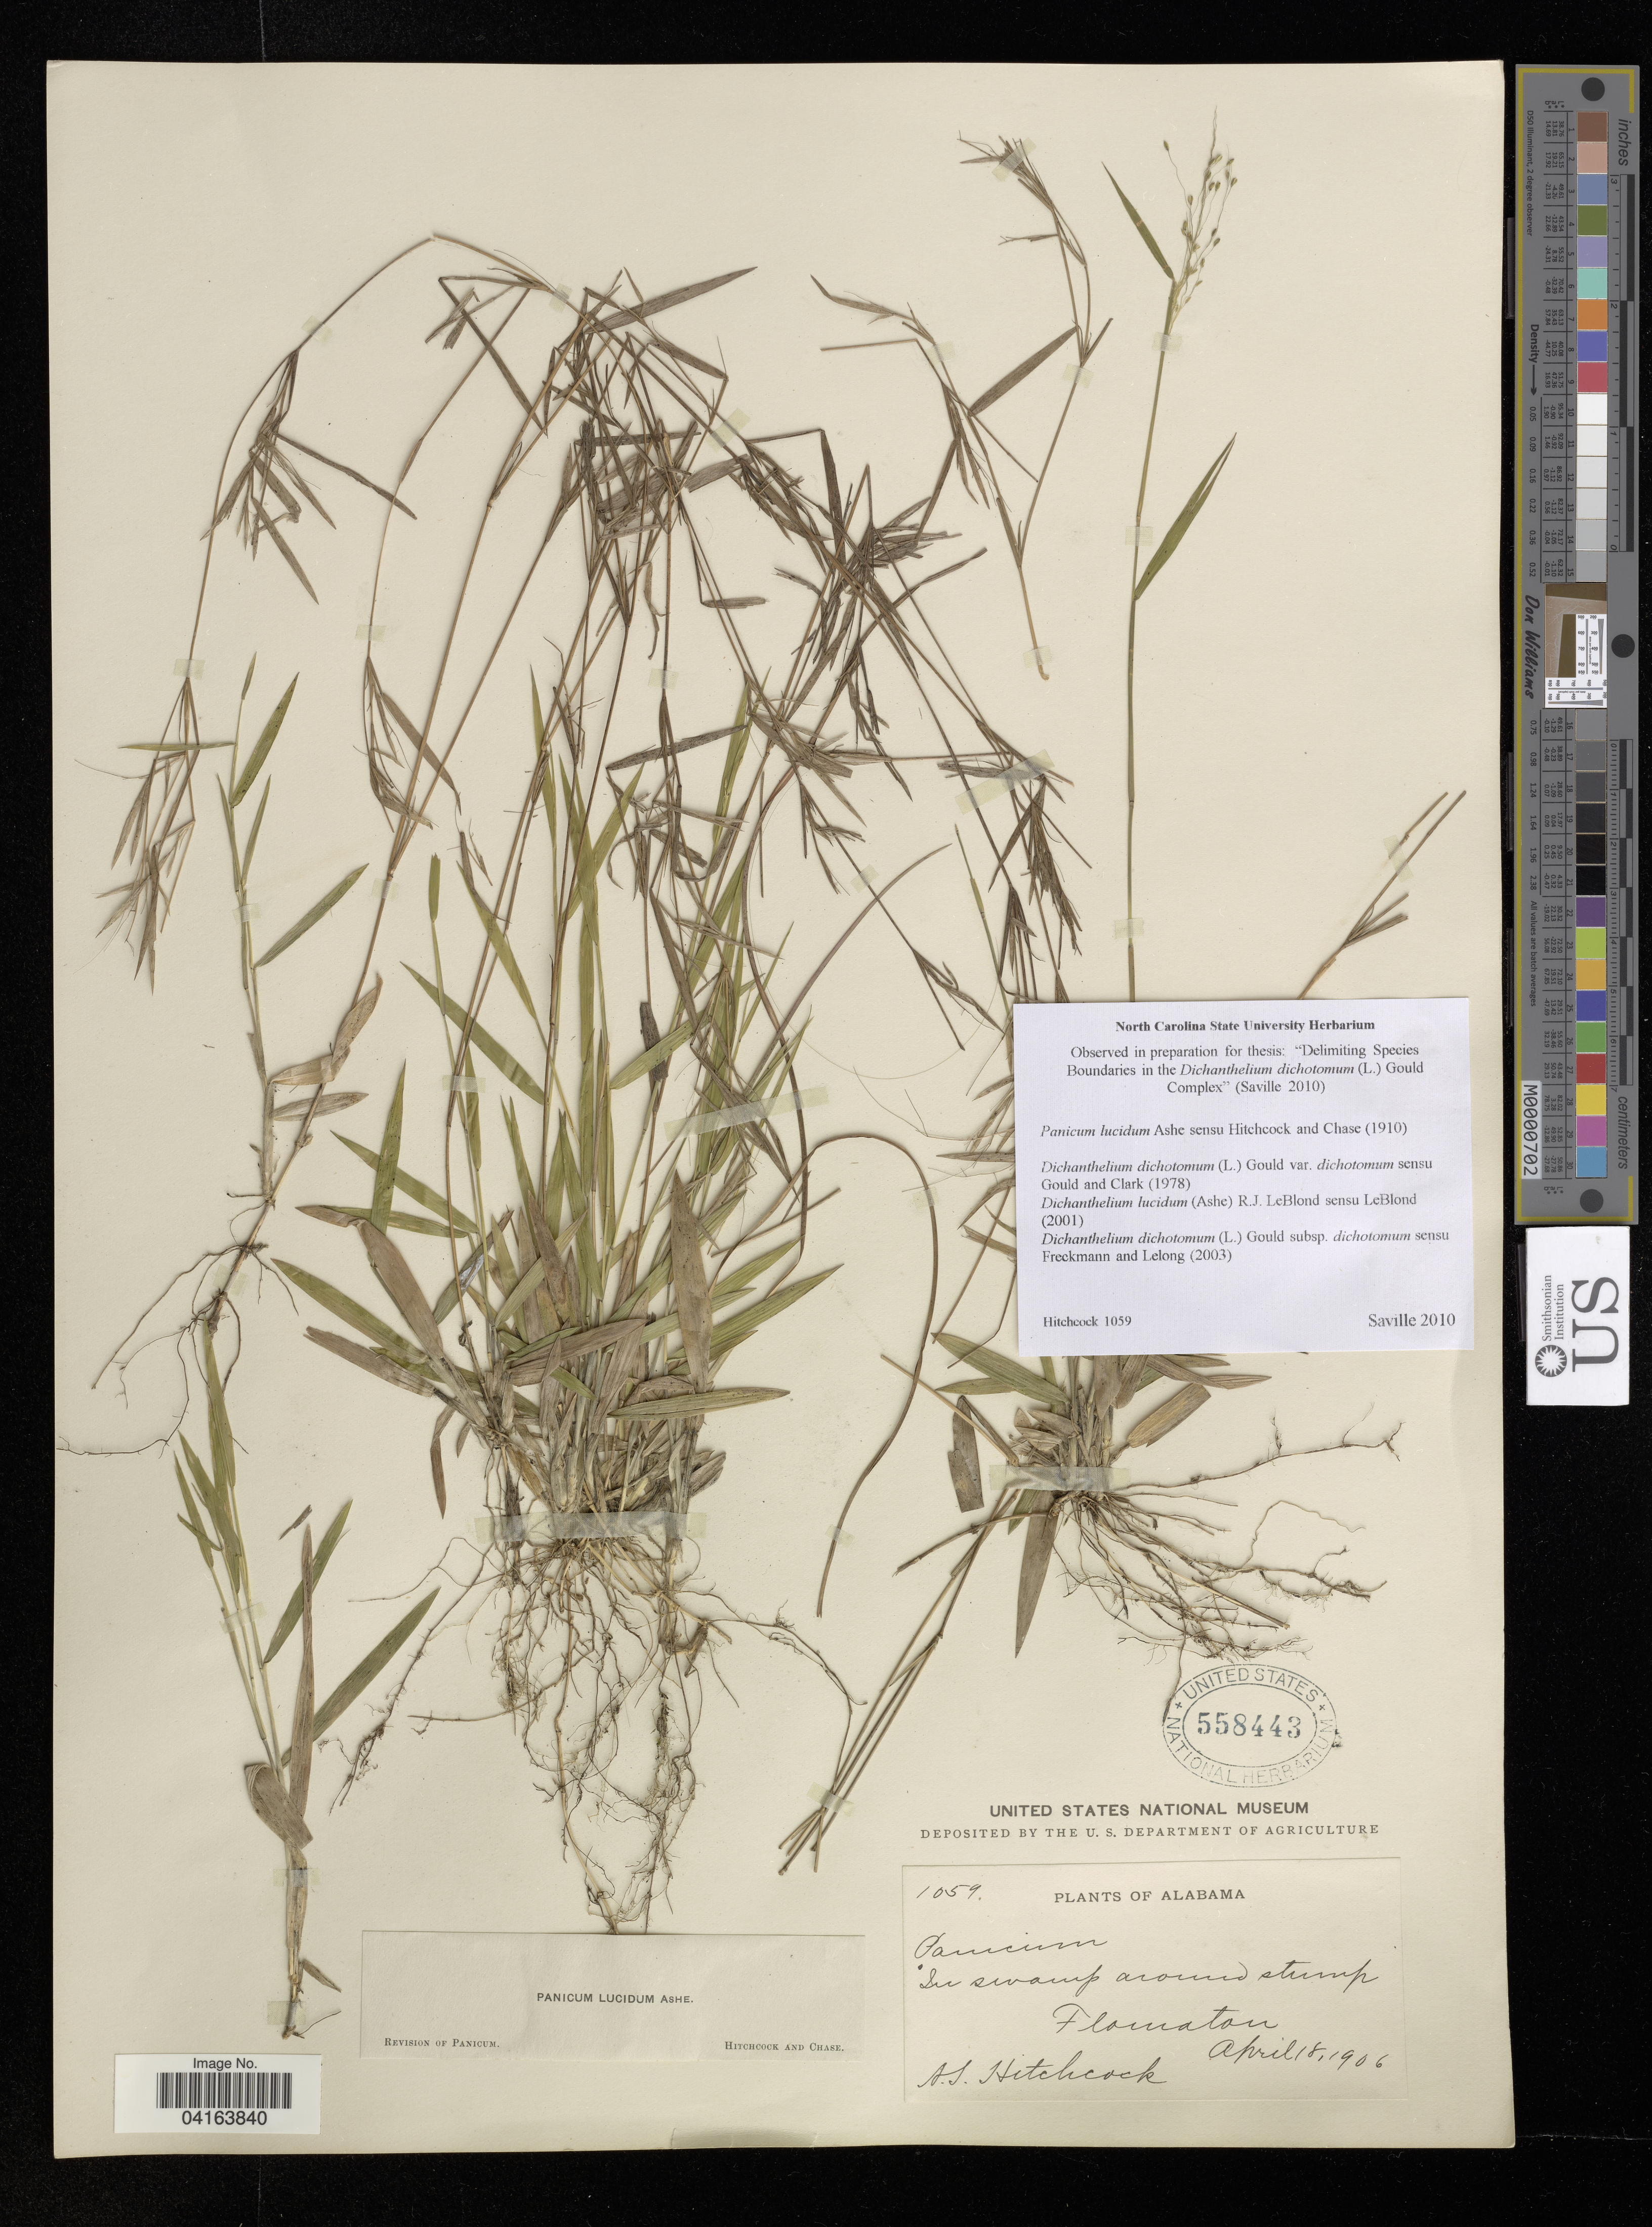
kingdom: Plantae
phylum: Tracheophyta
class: Liliopsida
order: Poales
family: Poaceae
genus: Dichanthelium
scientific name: Dichanthelium dichotomum subsp. dichotomum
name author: Gould & Clark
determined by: Saville, A. C., (NCSC), North Carolina State University (UNITED STATES)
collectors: A. Hitchcock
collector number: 1059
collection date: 1906-04-18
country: United States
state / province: Alabama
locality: In swamp around stump Flomaton.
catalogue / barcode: US 558443